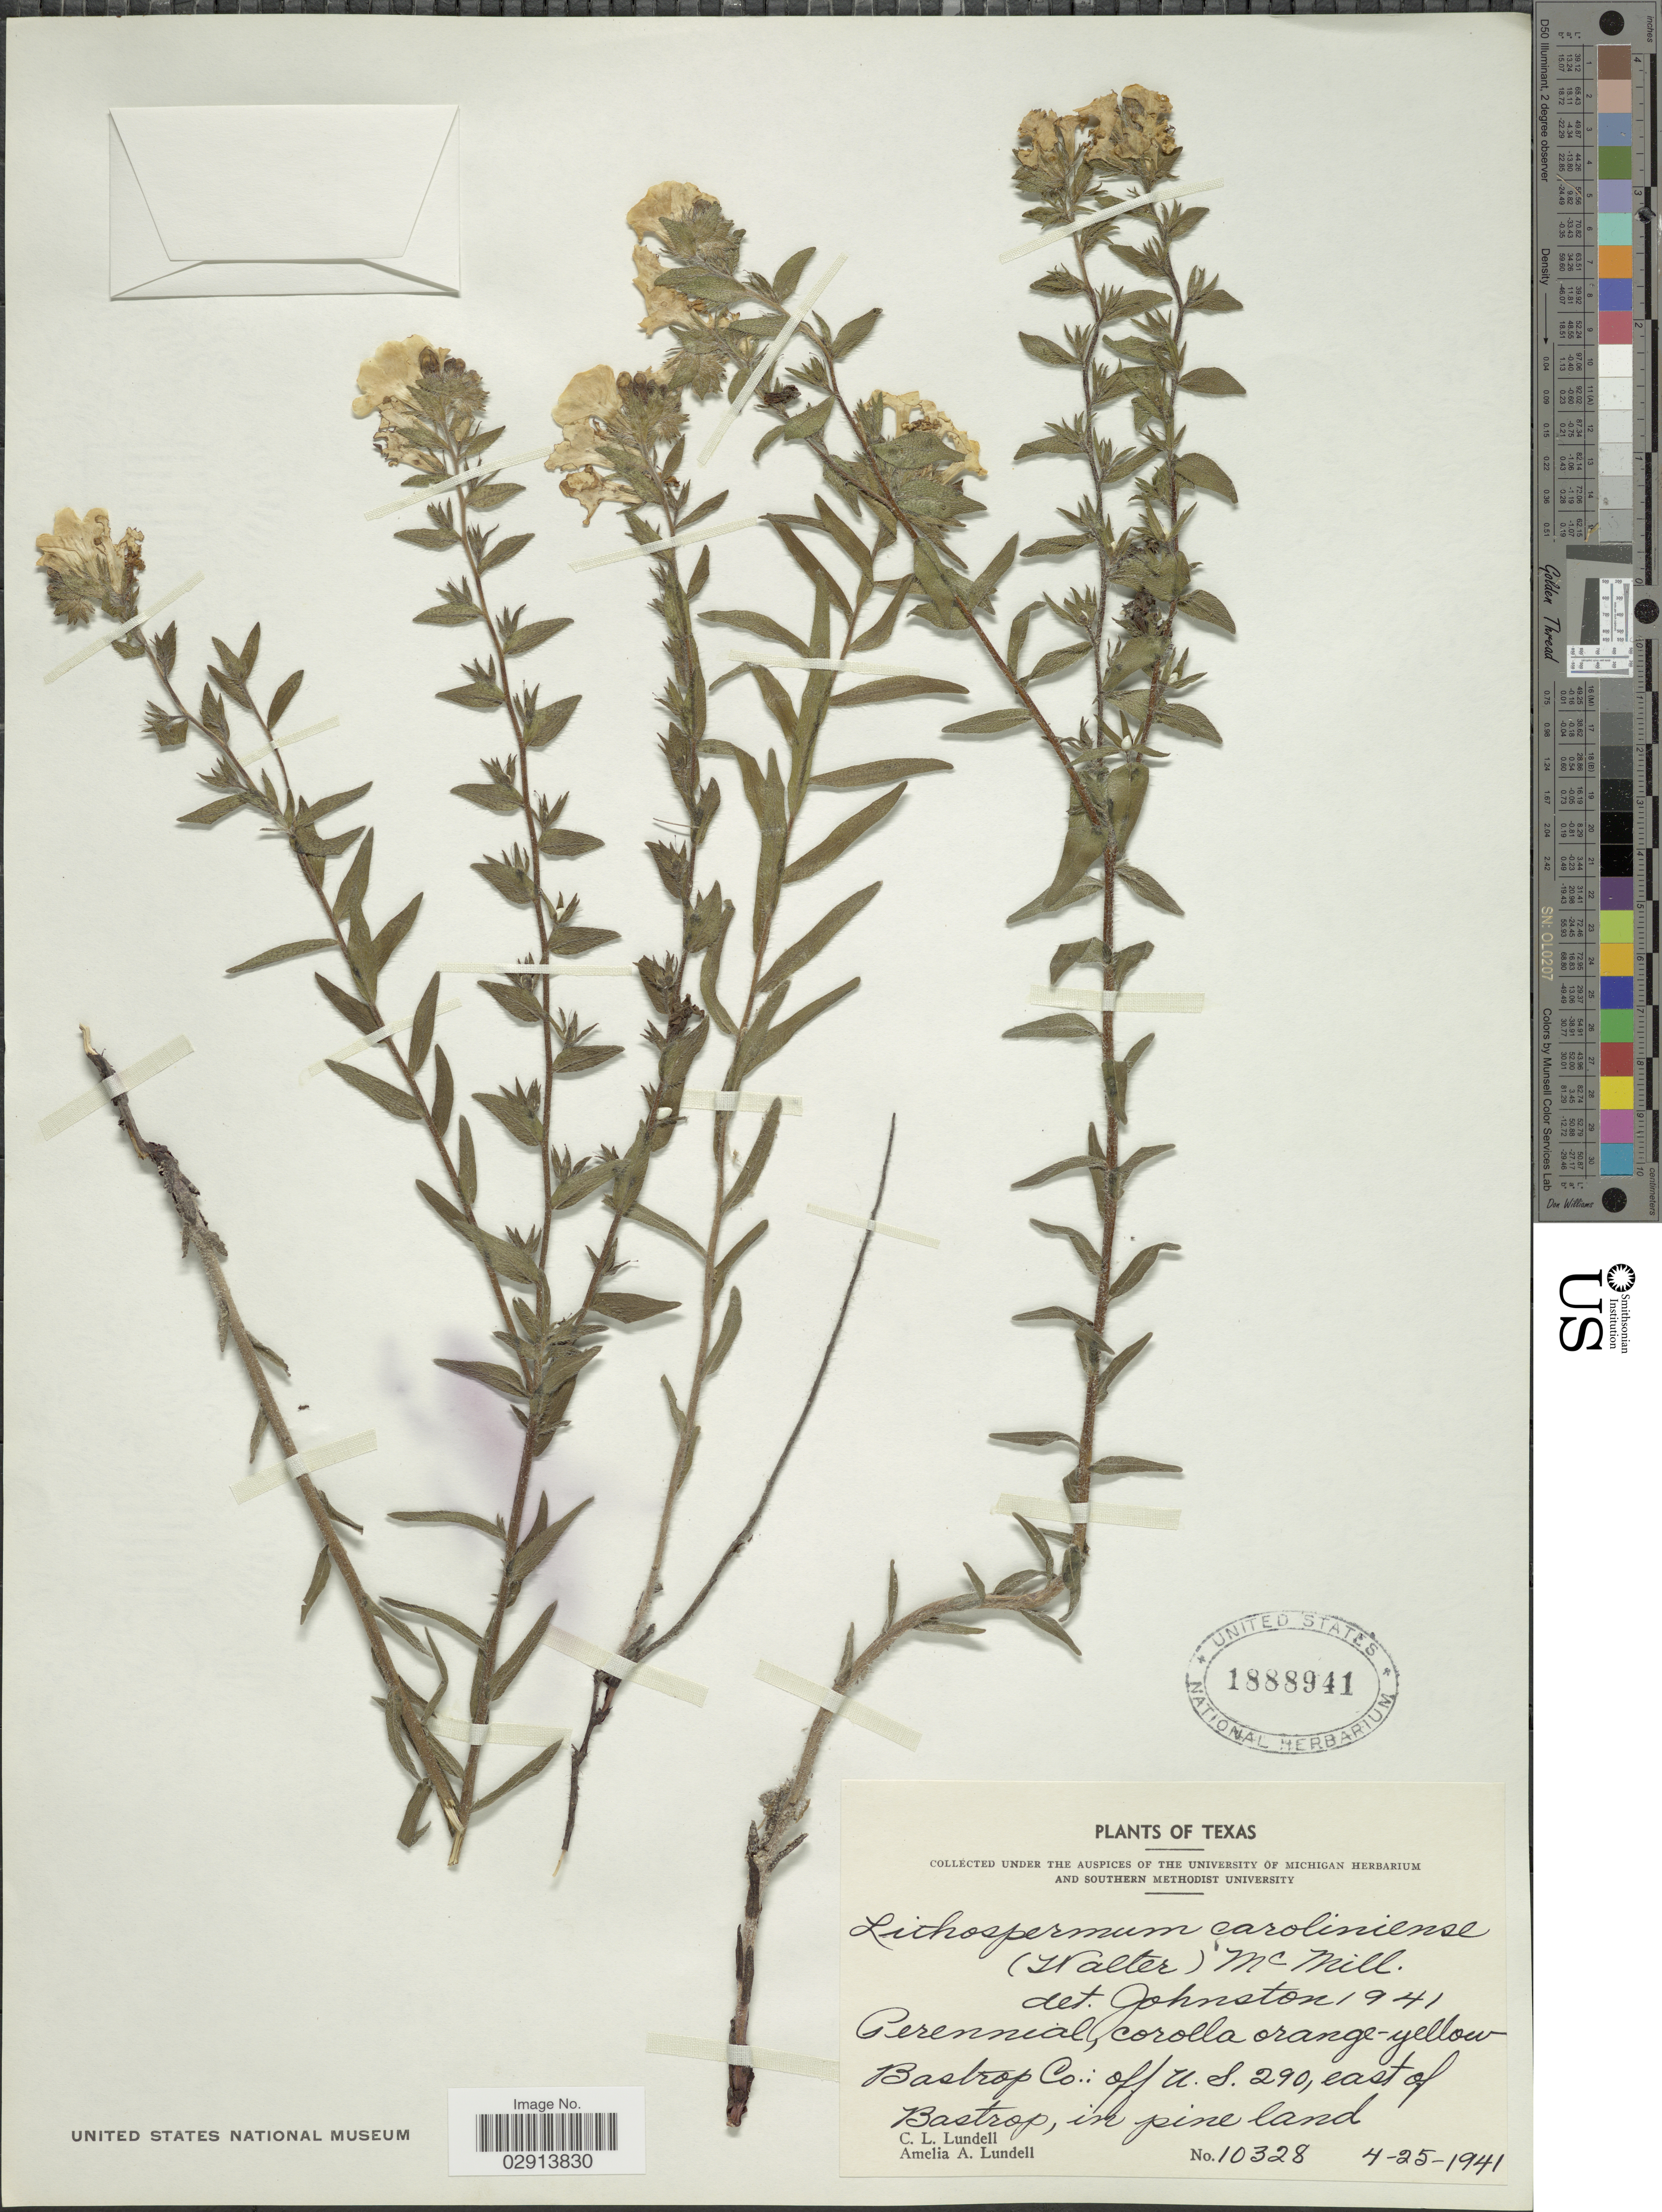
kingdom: Plantae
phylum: Tracheophyta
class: Magnoliopsida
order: Boraginales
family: Boraginaceae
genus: Lithospermum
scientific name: Lithospermum caroliniense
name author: (J.F. Gmel.) MacMill.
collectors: C. L. Lundell & A. A. Lundell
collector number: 10328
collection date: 1941-04-25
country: United States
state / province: Texas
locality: Bastrop Co.: off U.S. 290, east of Bastrop, in pine land.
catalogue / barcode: US 1888941